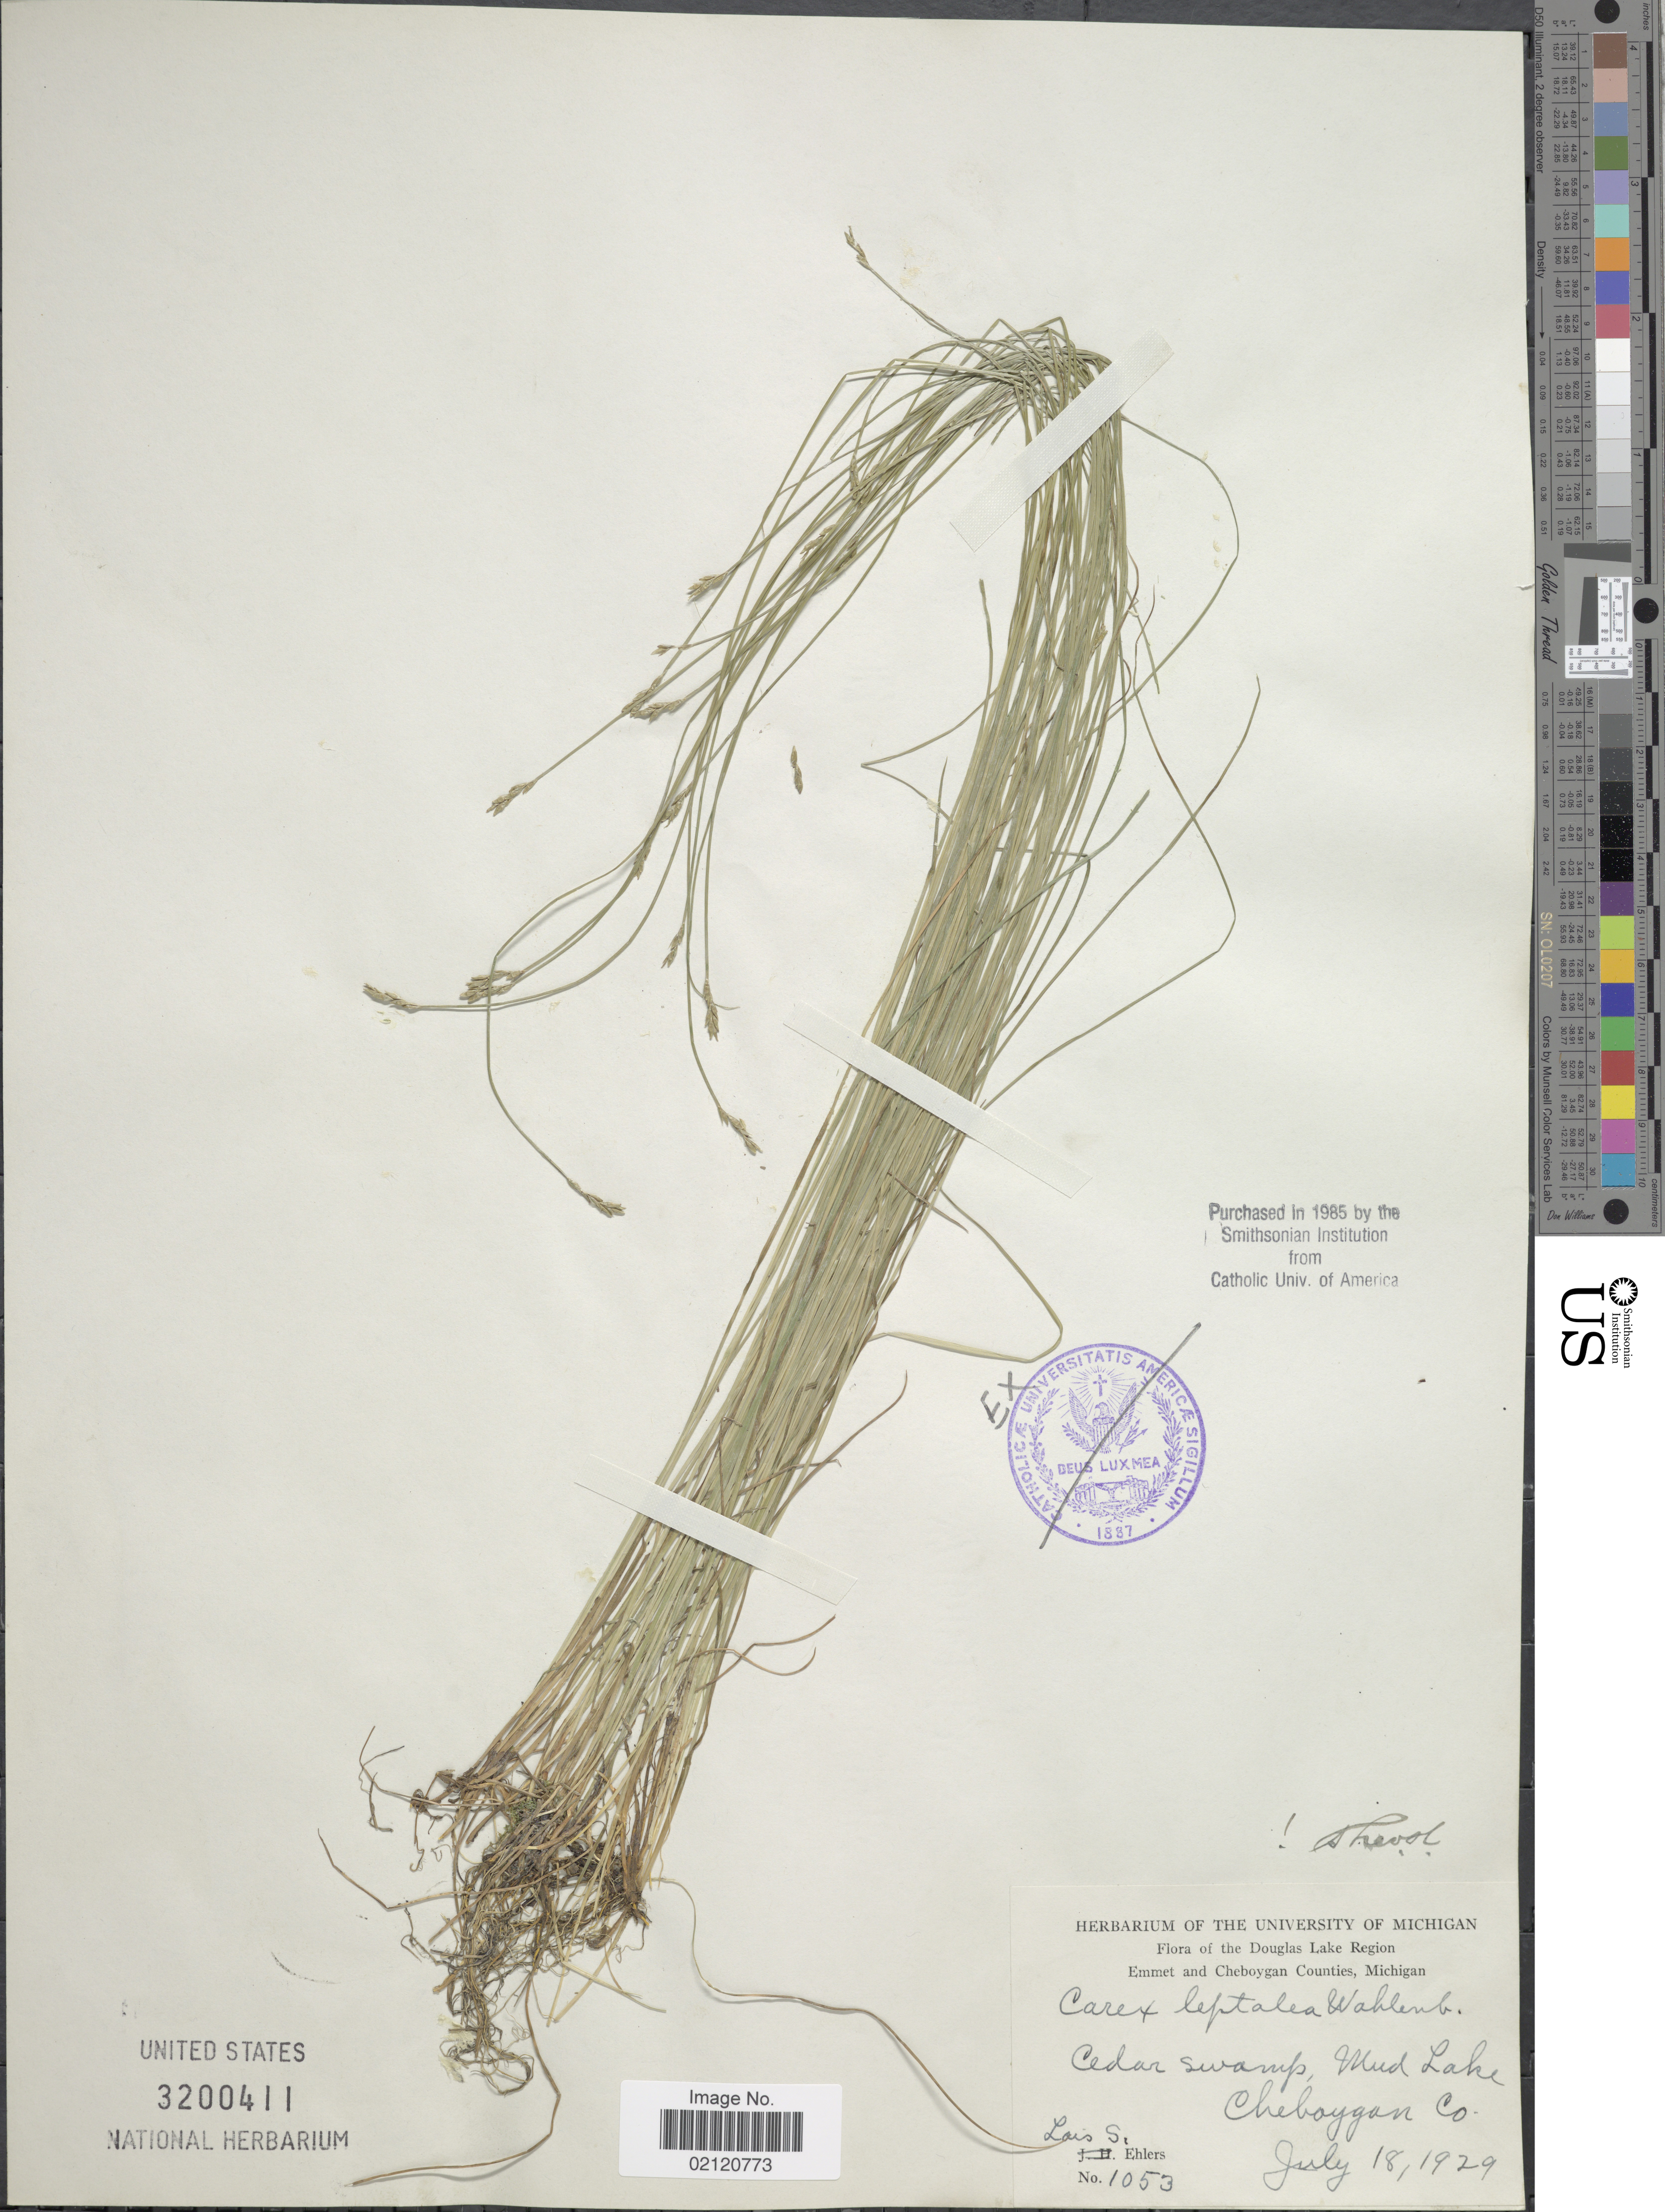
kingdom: Plantae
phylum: Tracheophyta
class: Liliopsida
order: Poales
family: Cyperaceae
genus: Carex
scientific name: Carex leptalea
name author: Wahlenb.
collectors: L. Ehlers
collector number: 1053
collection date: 1929-07-18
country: United States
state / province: Michigan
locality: Douglas Lake Region, Emmet and Cheboygan Counties, Cedar Swamp, Mud Lake, Cheboygan Co.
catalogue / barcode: US 3200411